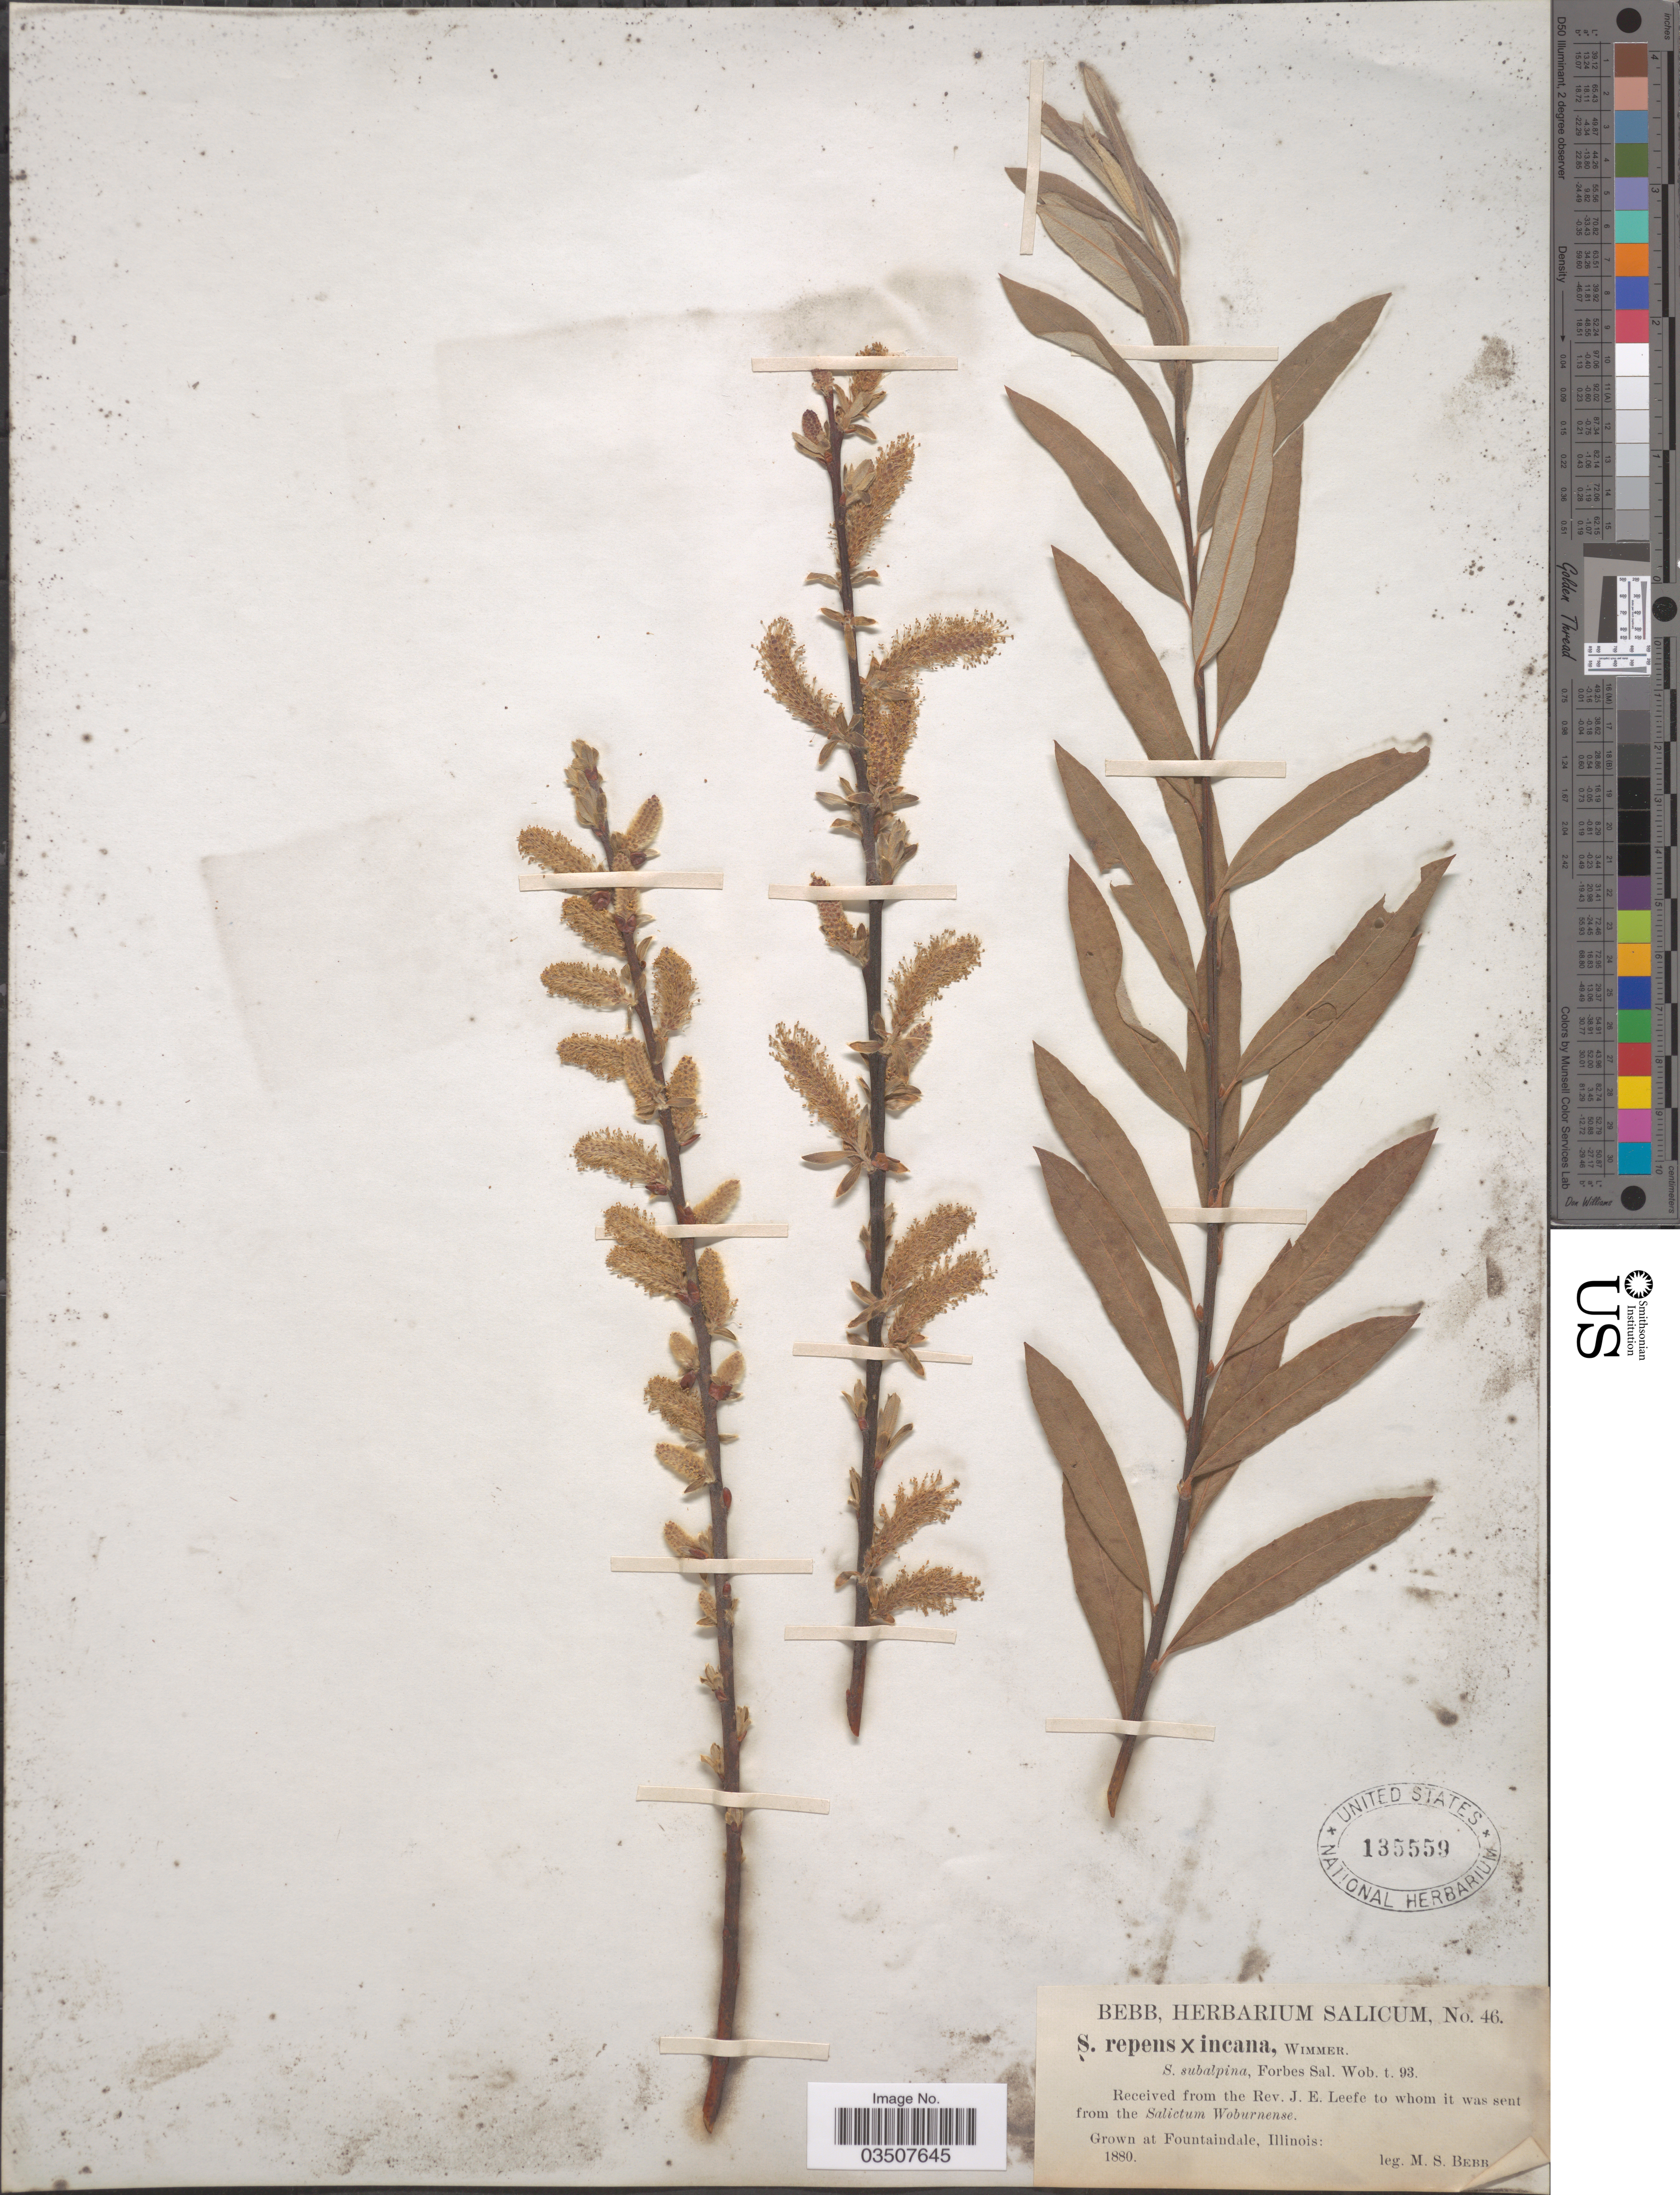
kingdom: Plantae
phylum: Tracheophyta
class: Magnoliopsida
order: Malpighiales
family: Salicaceae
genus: Salix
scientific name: Salix repens x S. incana Michx.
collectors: M. Bebb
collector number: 46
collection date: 1880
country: United States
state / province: Illinois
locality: Grown at Fountaindale.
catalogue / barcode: US 135559